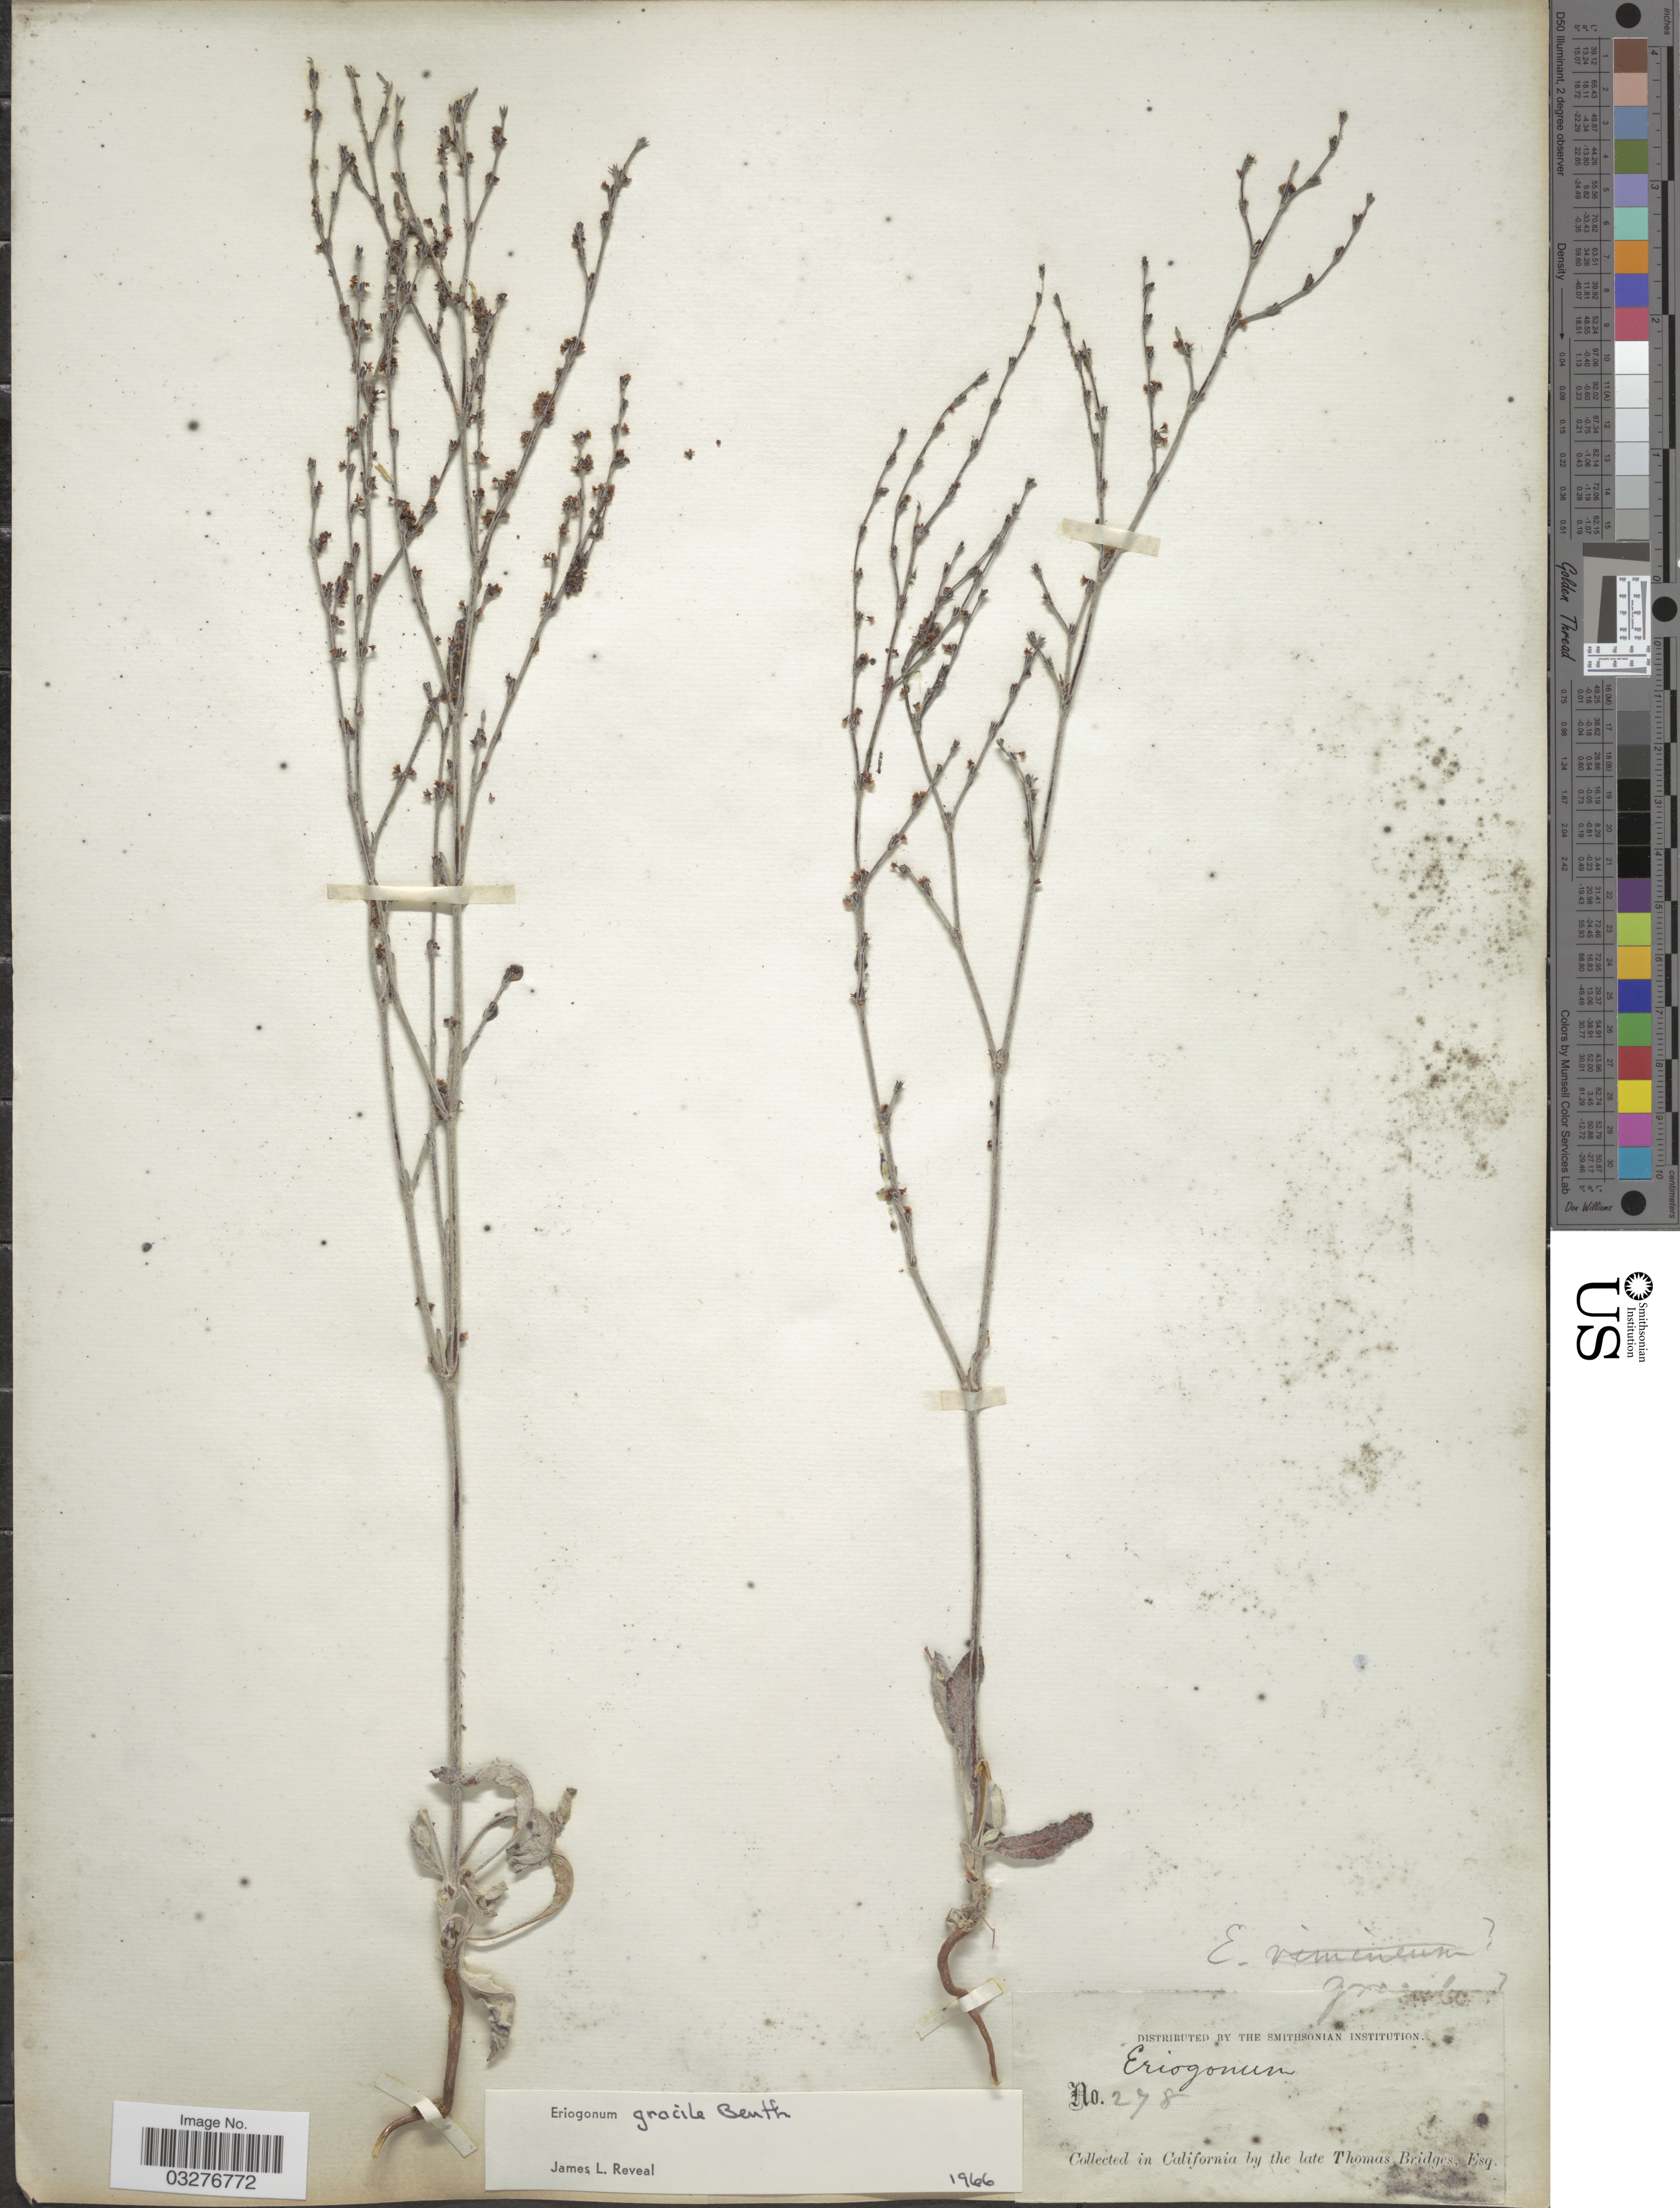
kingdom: Plantae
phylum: Tracheophyta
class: Magnoliopsida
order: Caryophyllales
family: Polygonaceae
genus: Eriogonum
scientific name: Eriogonum gracile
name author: Benth.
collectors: T. Bridges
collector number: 278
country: United States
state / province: California